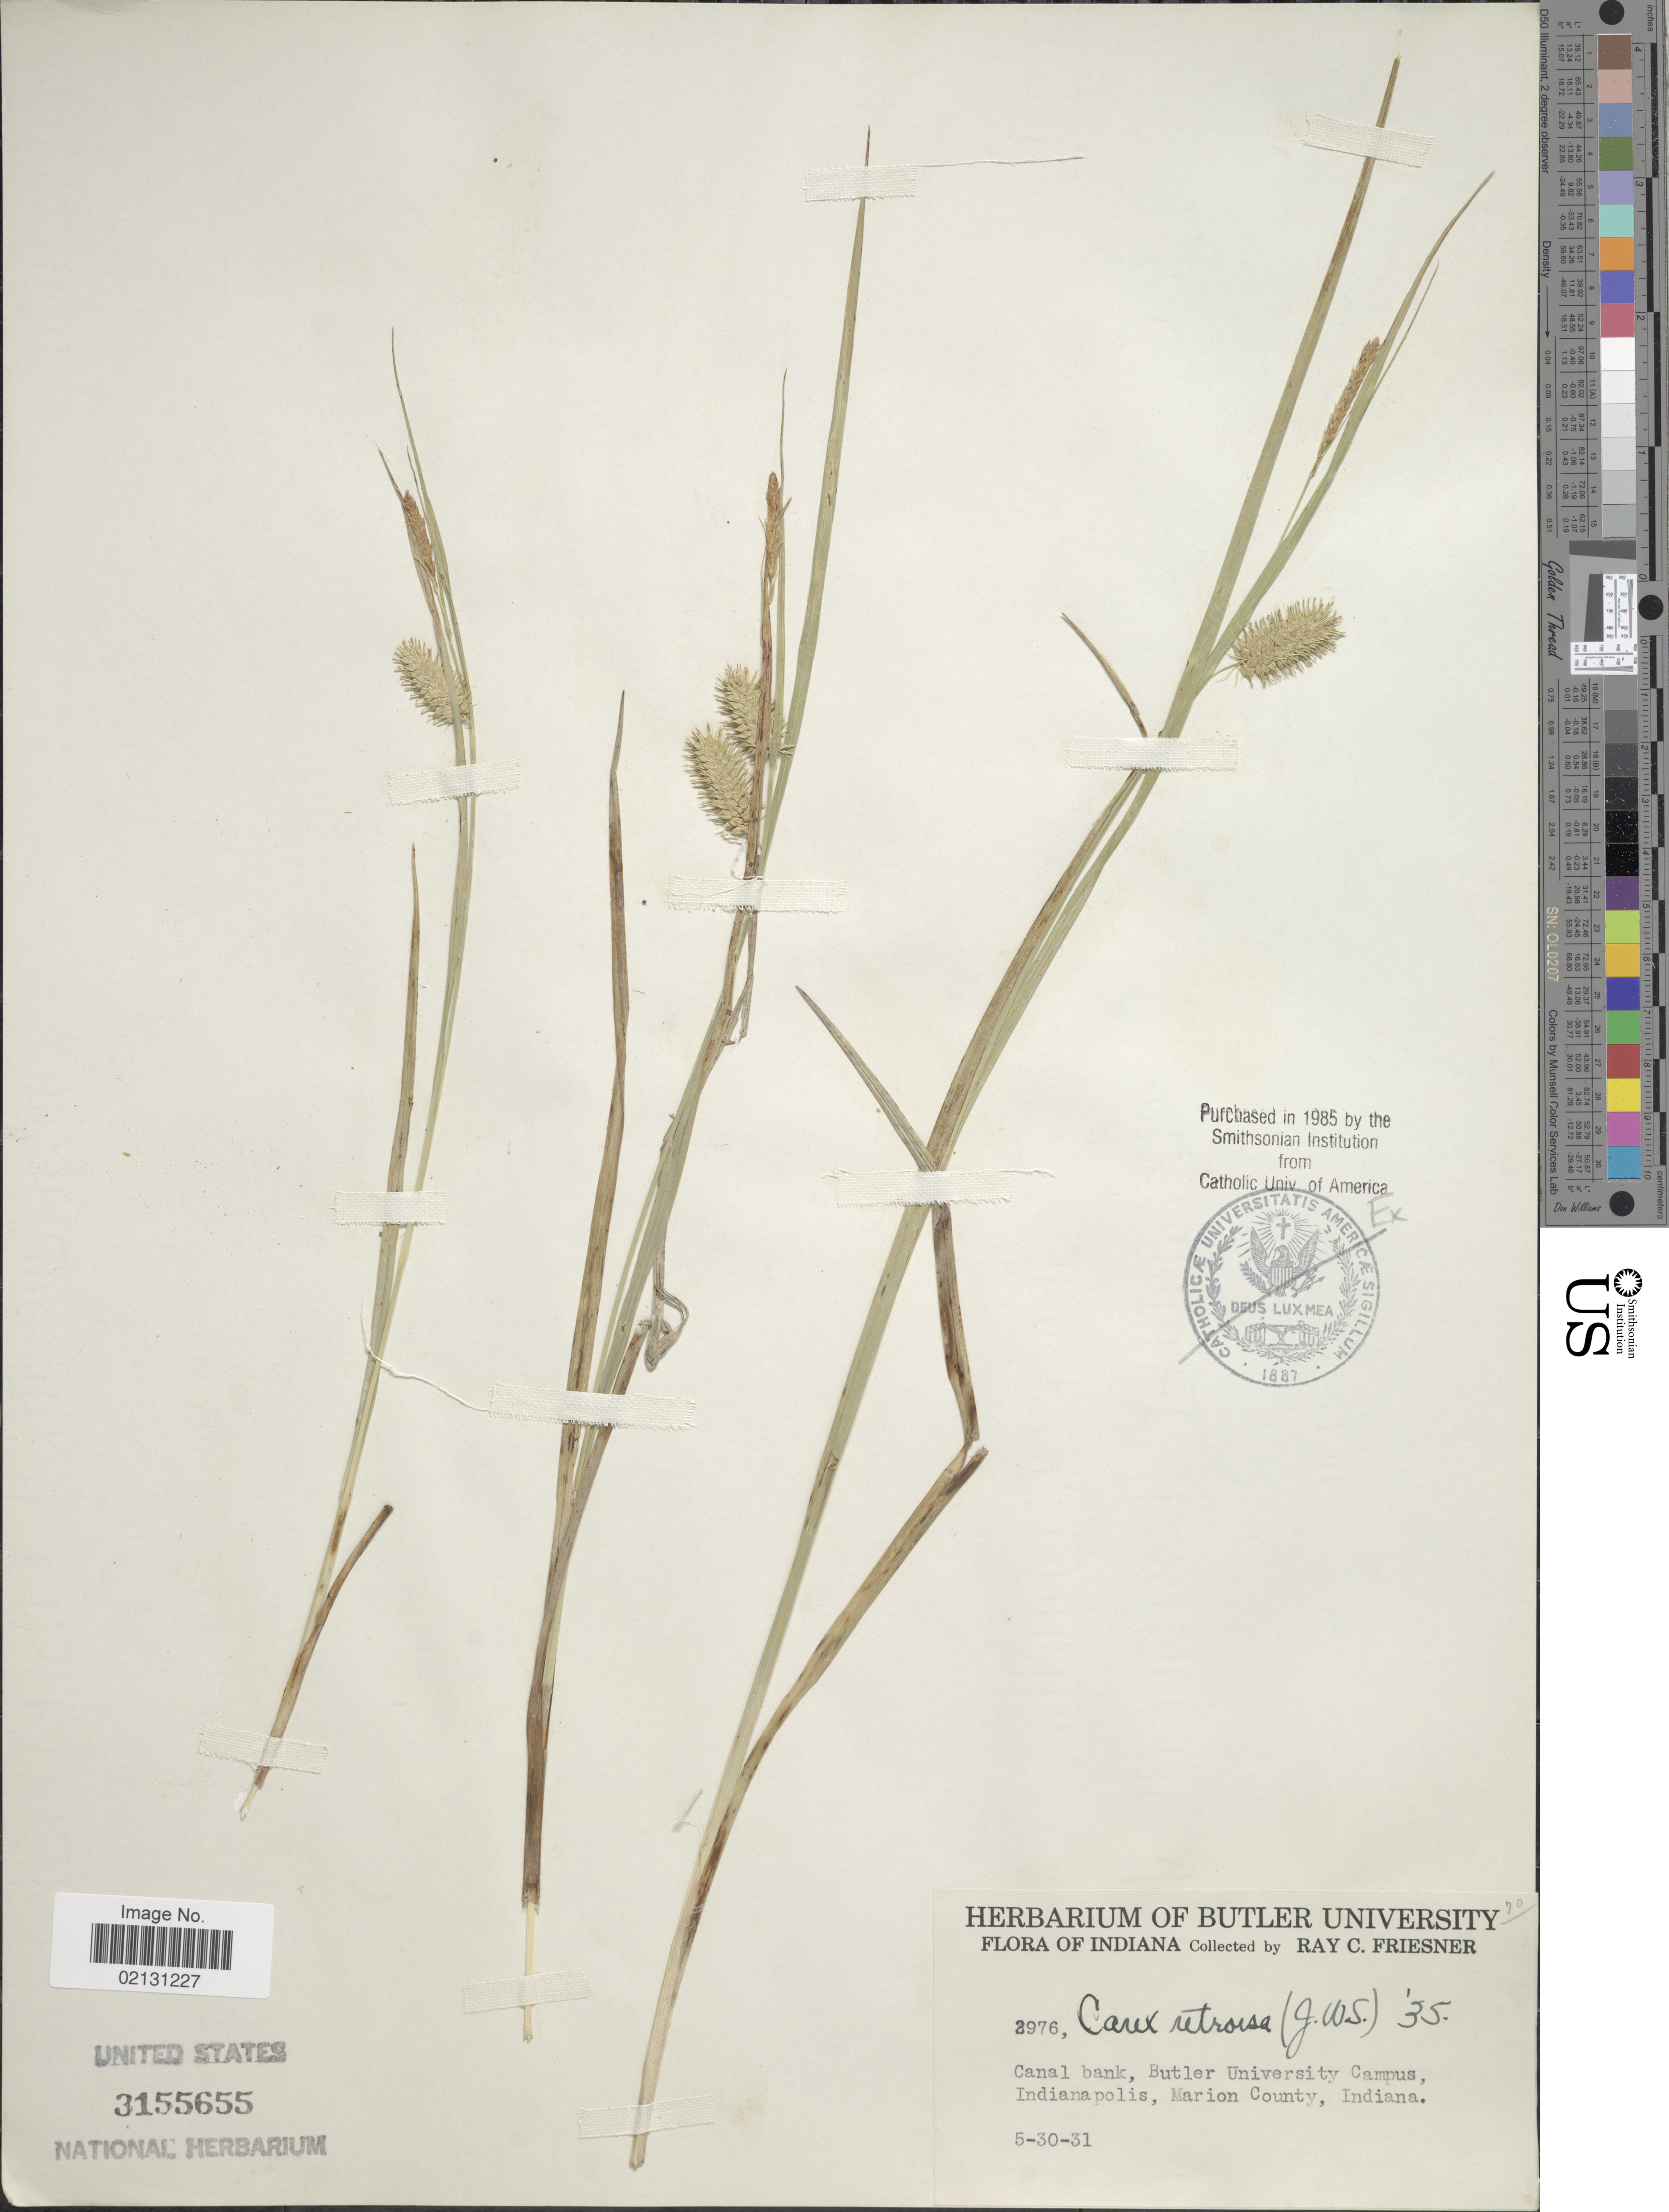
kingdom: Plantae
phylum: Tracheophyta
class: Liliopsida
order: Poales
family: Cyperaceae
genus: Carex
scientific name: Carex retrorsa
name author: Schwein.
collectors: R. Friesner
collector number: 2976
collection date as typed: Transcribed d/m/y: 30/5/31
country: United States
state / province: Indiana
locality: Canal bank, Butler University Campus, Indianapolis, Marion County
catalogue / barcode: US 3155655